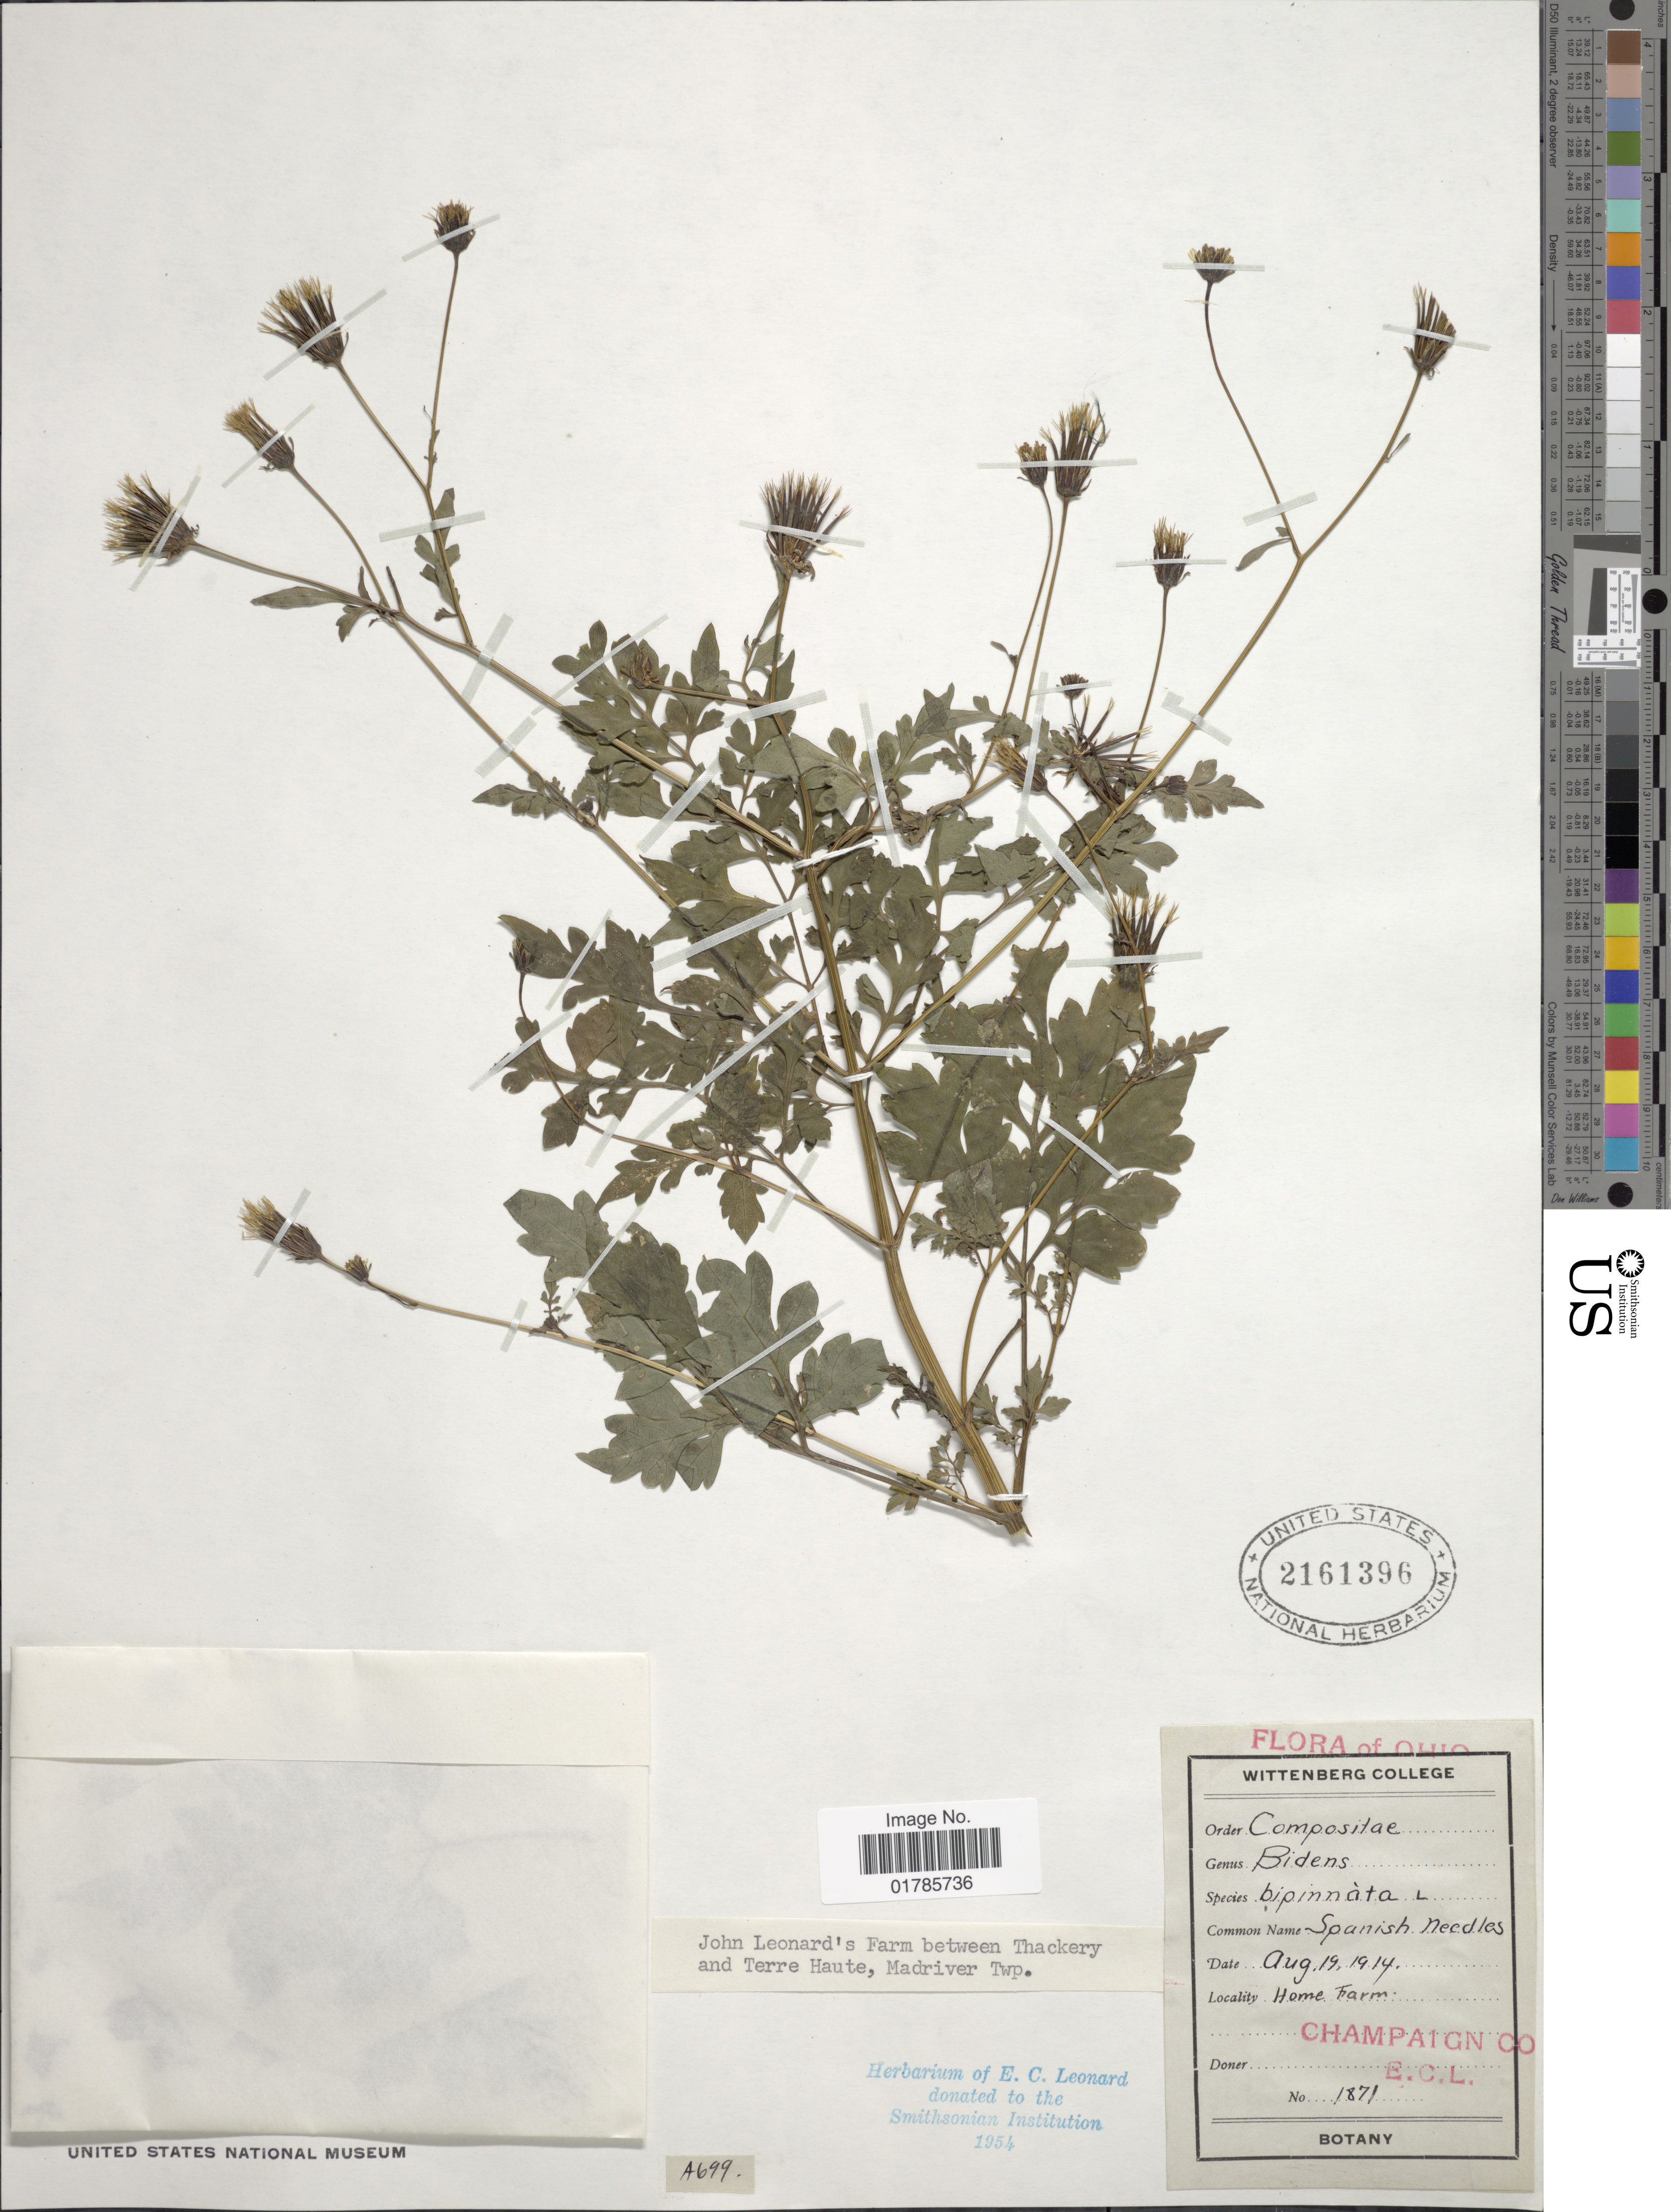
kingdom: Plantae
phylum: Tracheophyta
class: Magnoliopsida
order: Asterales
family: Asteraceae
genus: Bidens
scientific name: Bidens bipinnata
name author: L.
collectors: E. C. Leonard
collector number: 1871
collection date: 1914-08-19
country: United States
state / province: Ohio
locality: Home Farm, Champaign Co.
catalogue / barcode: US 2161396